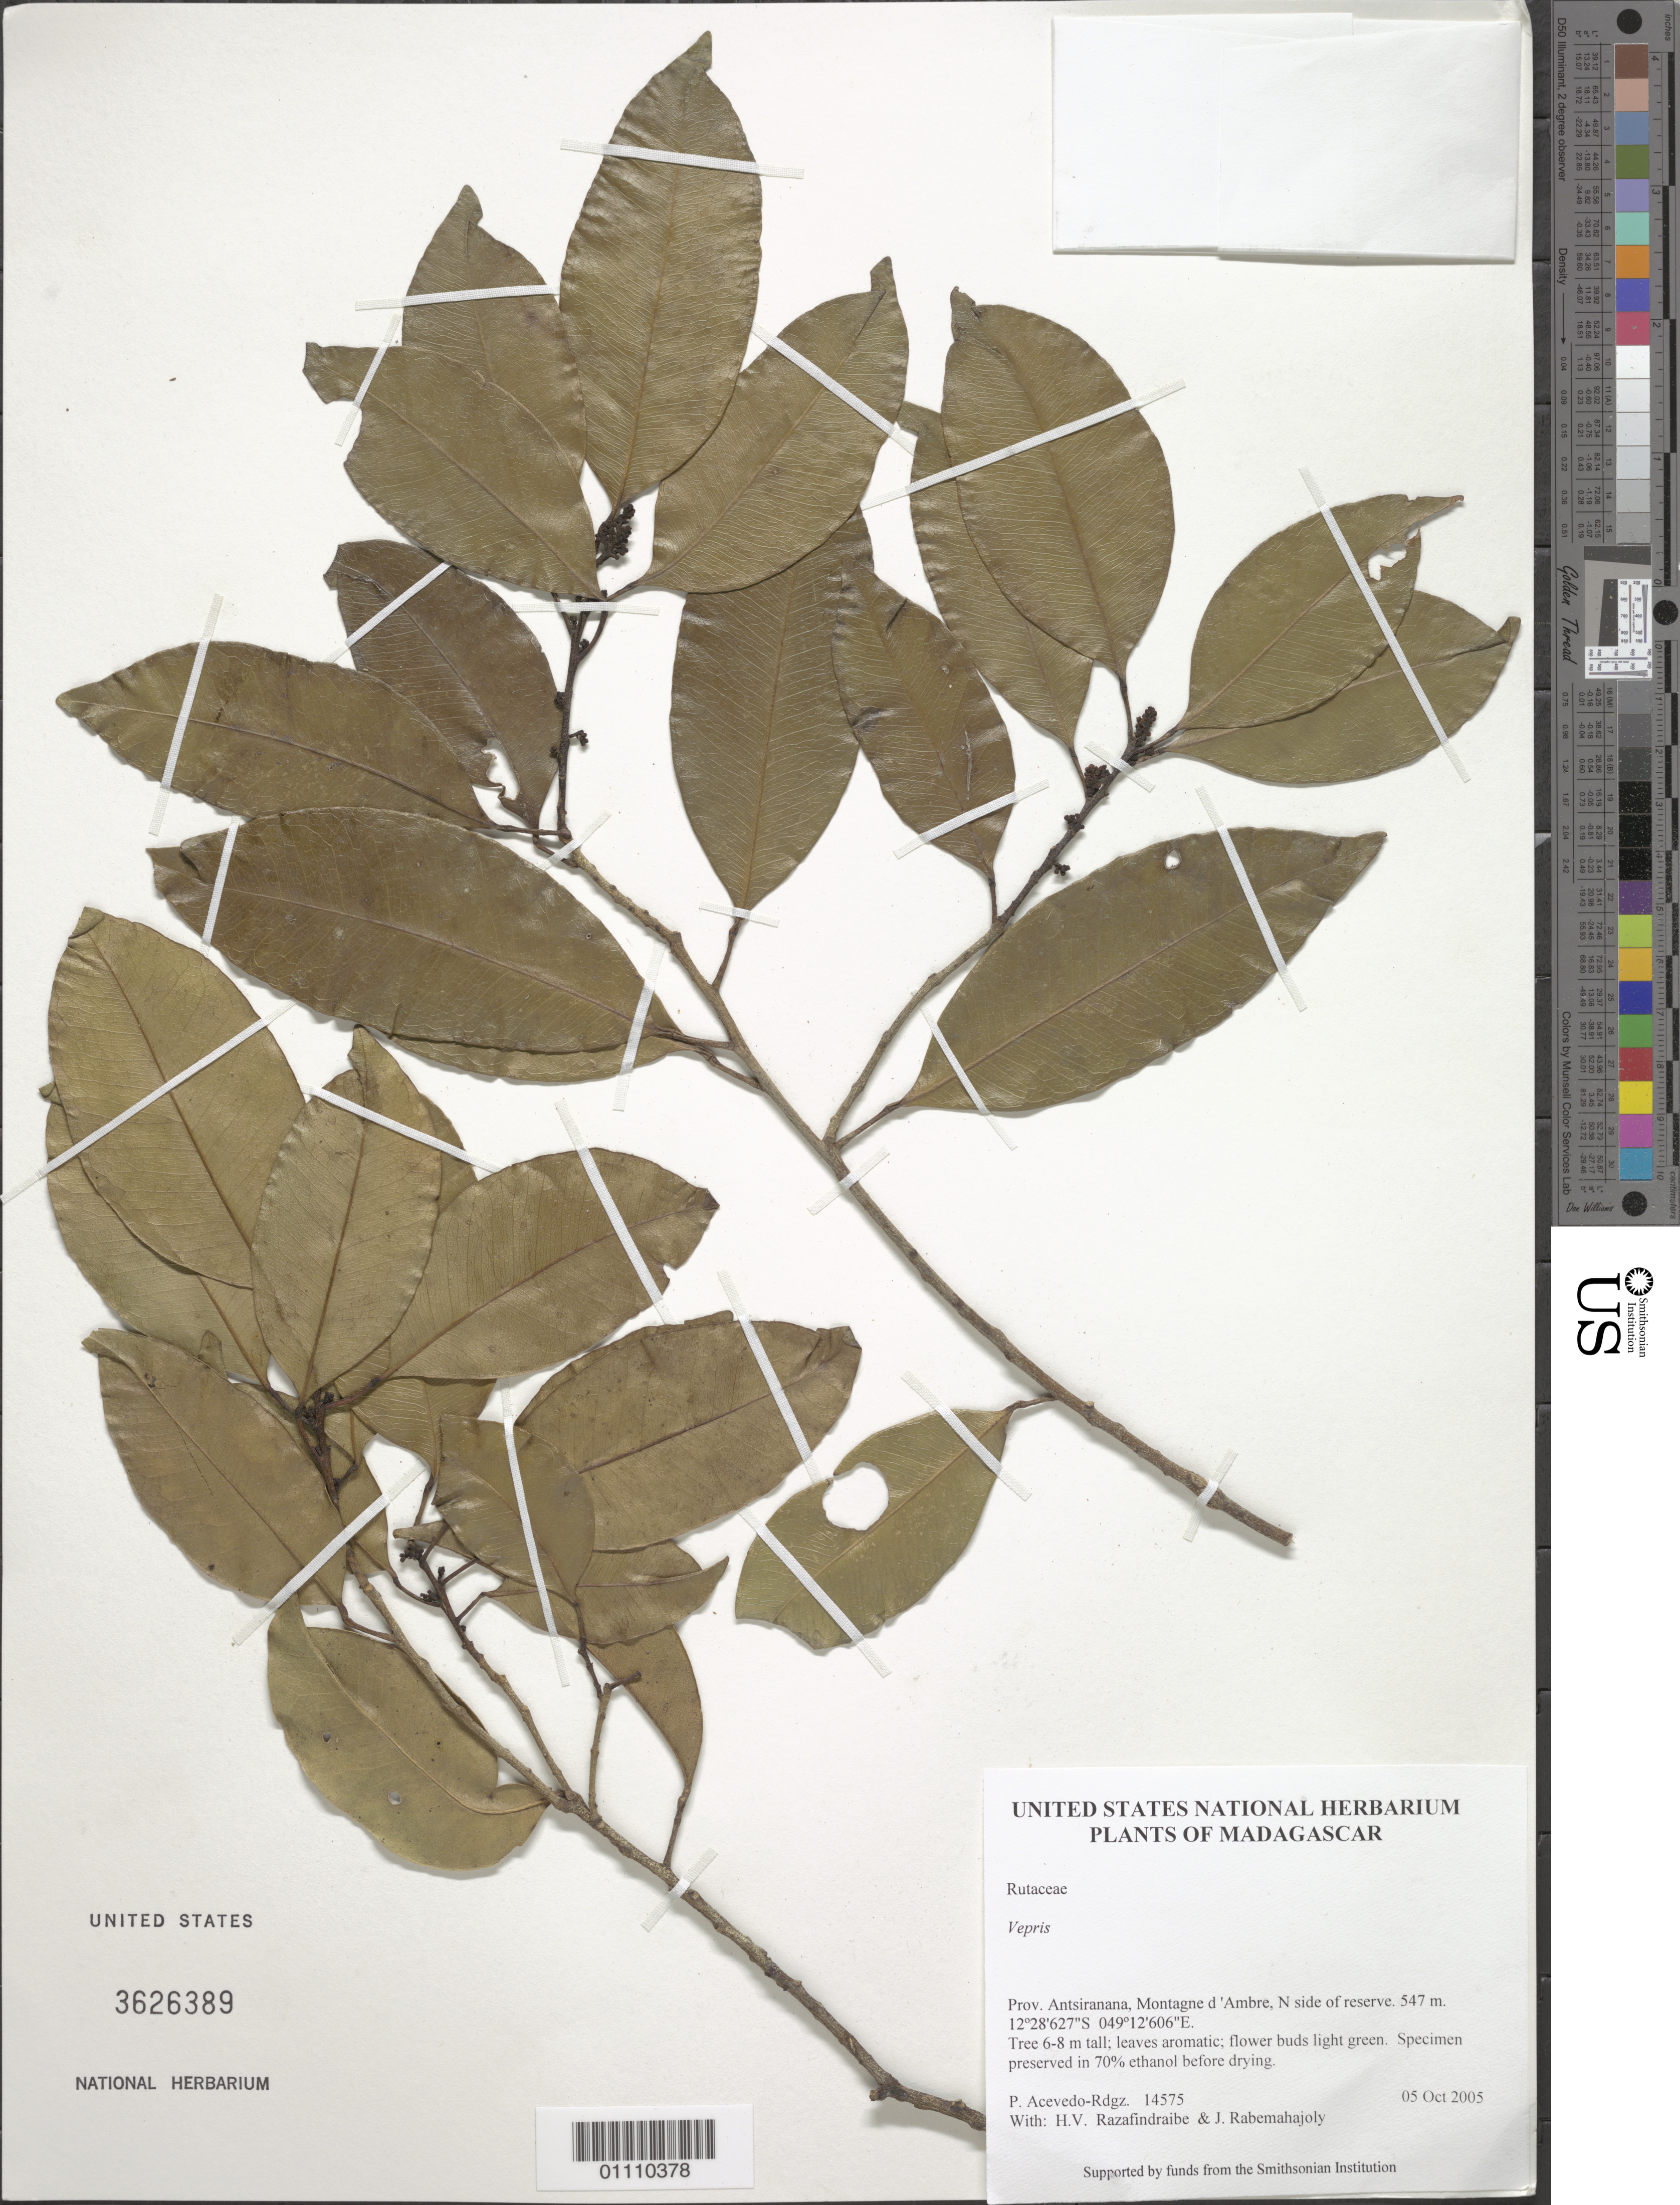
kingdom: Plantae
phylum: Tracheophyta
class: Magnoliopsida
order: Sapindales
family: Rutaceae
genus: Vepris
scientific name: Vepris sp.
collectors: P. Acevedo-Rodr., H. Razafindraibe & J. Rabemahajoly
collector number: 14575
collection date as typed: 05 Oct 2005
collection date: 2005-10-05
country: Madagascar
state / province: Diana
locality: Prov. Antsiranana, Montagne d 'Ambre, N side of reserve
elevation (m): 547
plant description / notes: US, K, MO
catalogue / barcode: US 3626389